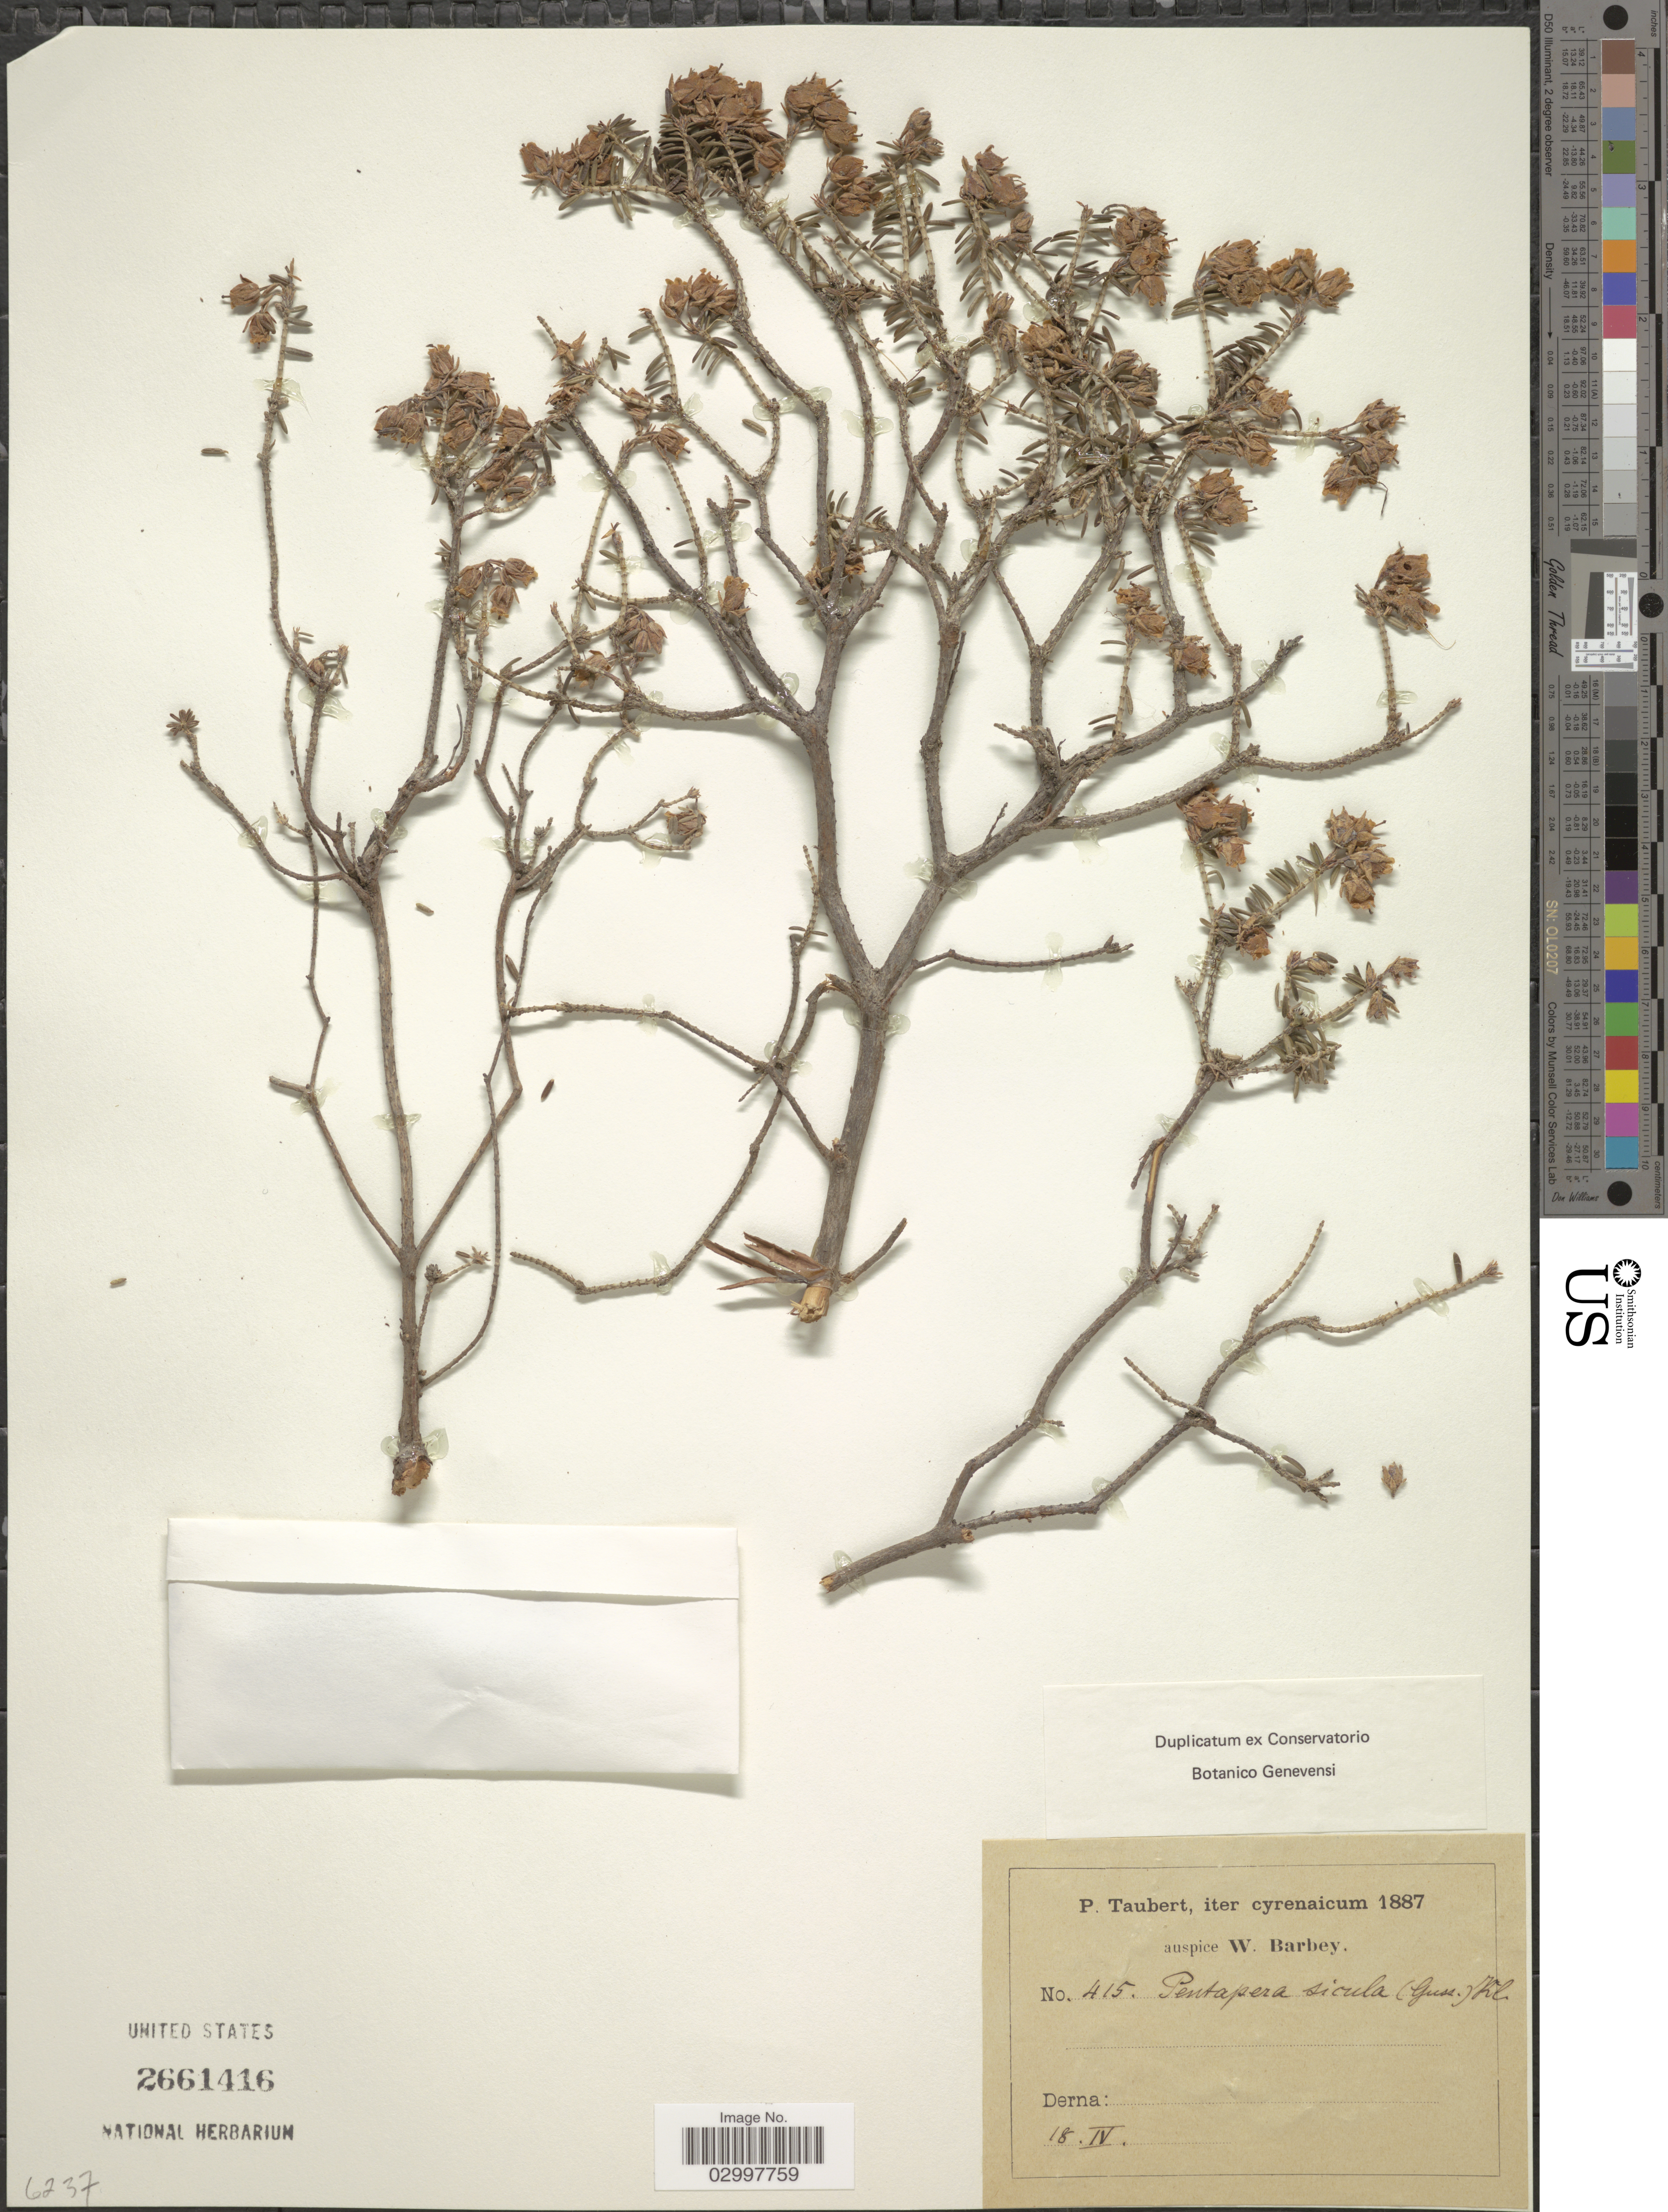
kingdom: Plantae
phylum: Tracheophyta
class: Magnoliopsida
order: Ericales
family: Ericaceae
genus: Erica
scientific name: Erica sicula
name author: Gussone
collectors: P. H. W. Taubert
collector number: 415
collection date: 1887-04-18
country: Libya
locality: Cyrenaicum.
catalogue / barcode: US 2661416